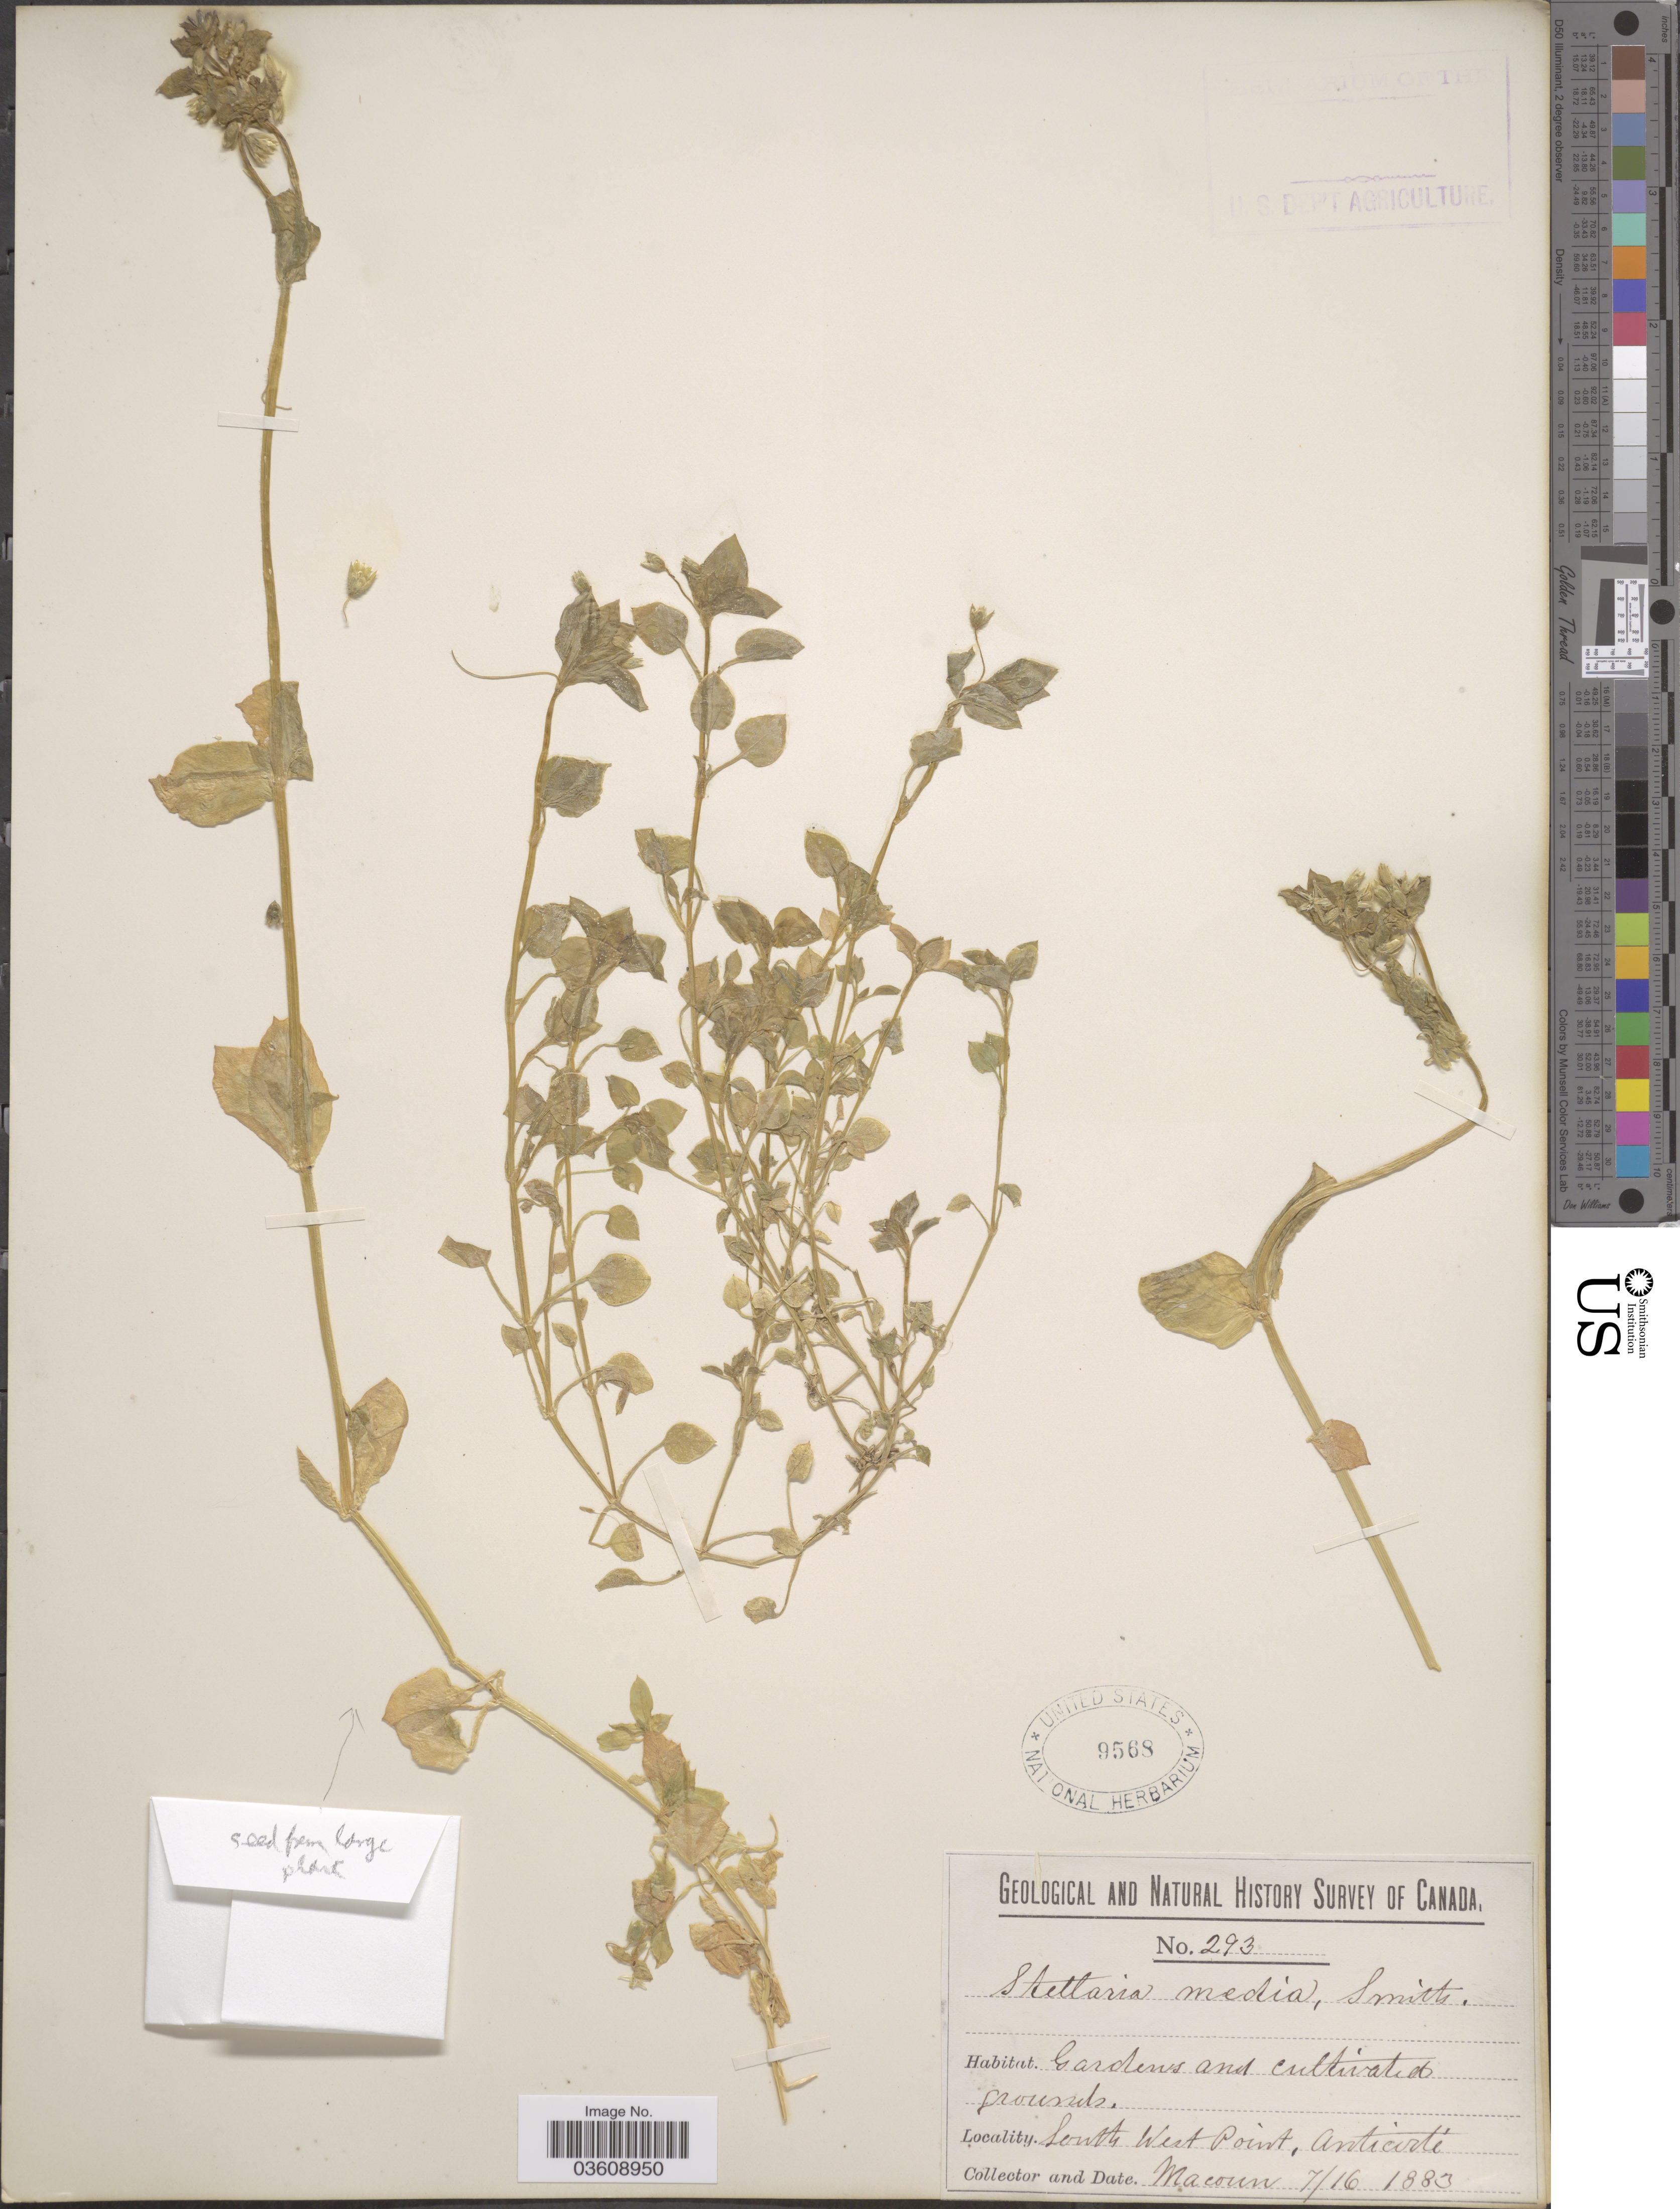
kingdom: Plantae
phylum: Tracheophyta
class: Magnoliopsida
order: Caryophyllales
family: Caryophyllaceae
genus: Stellaria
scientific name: Stellaria media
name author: (L.) Vill.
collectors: -- Macoun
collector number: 293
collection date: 1883-07-16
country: Canada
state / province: Quebec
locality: Gardens and cultivated grounds. South West Point, Anticosti.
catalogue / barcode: US 9568